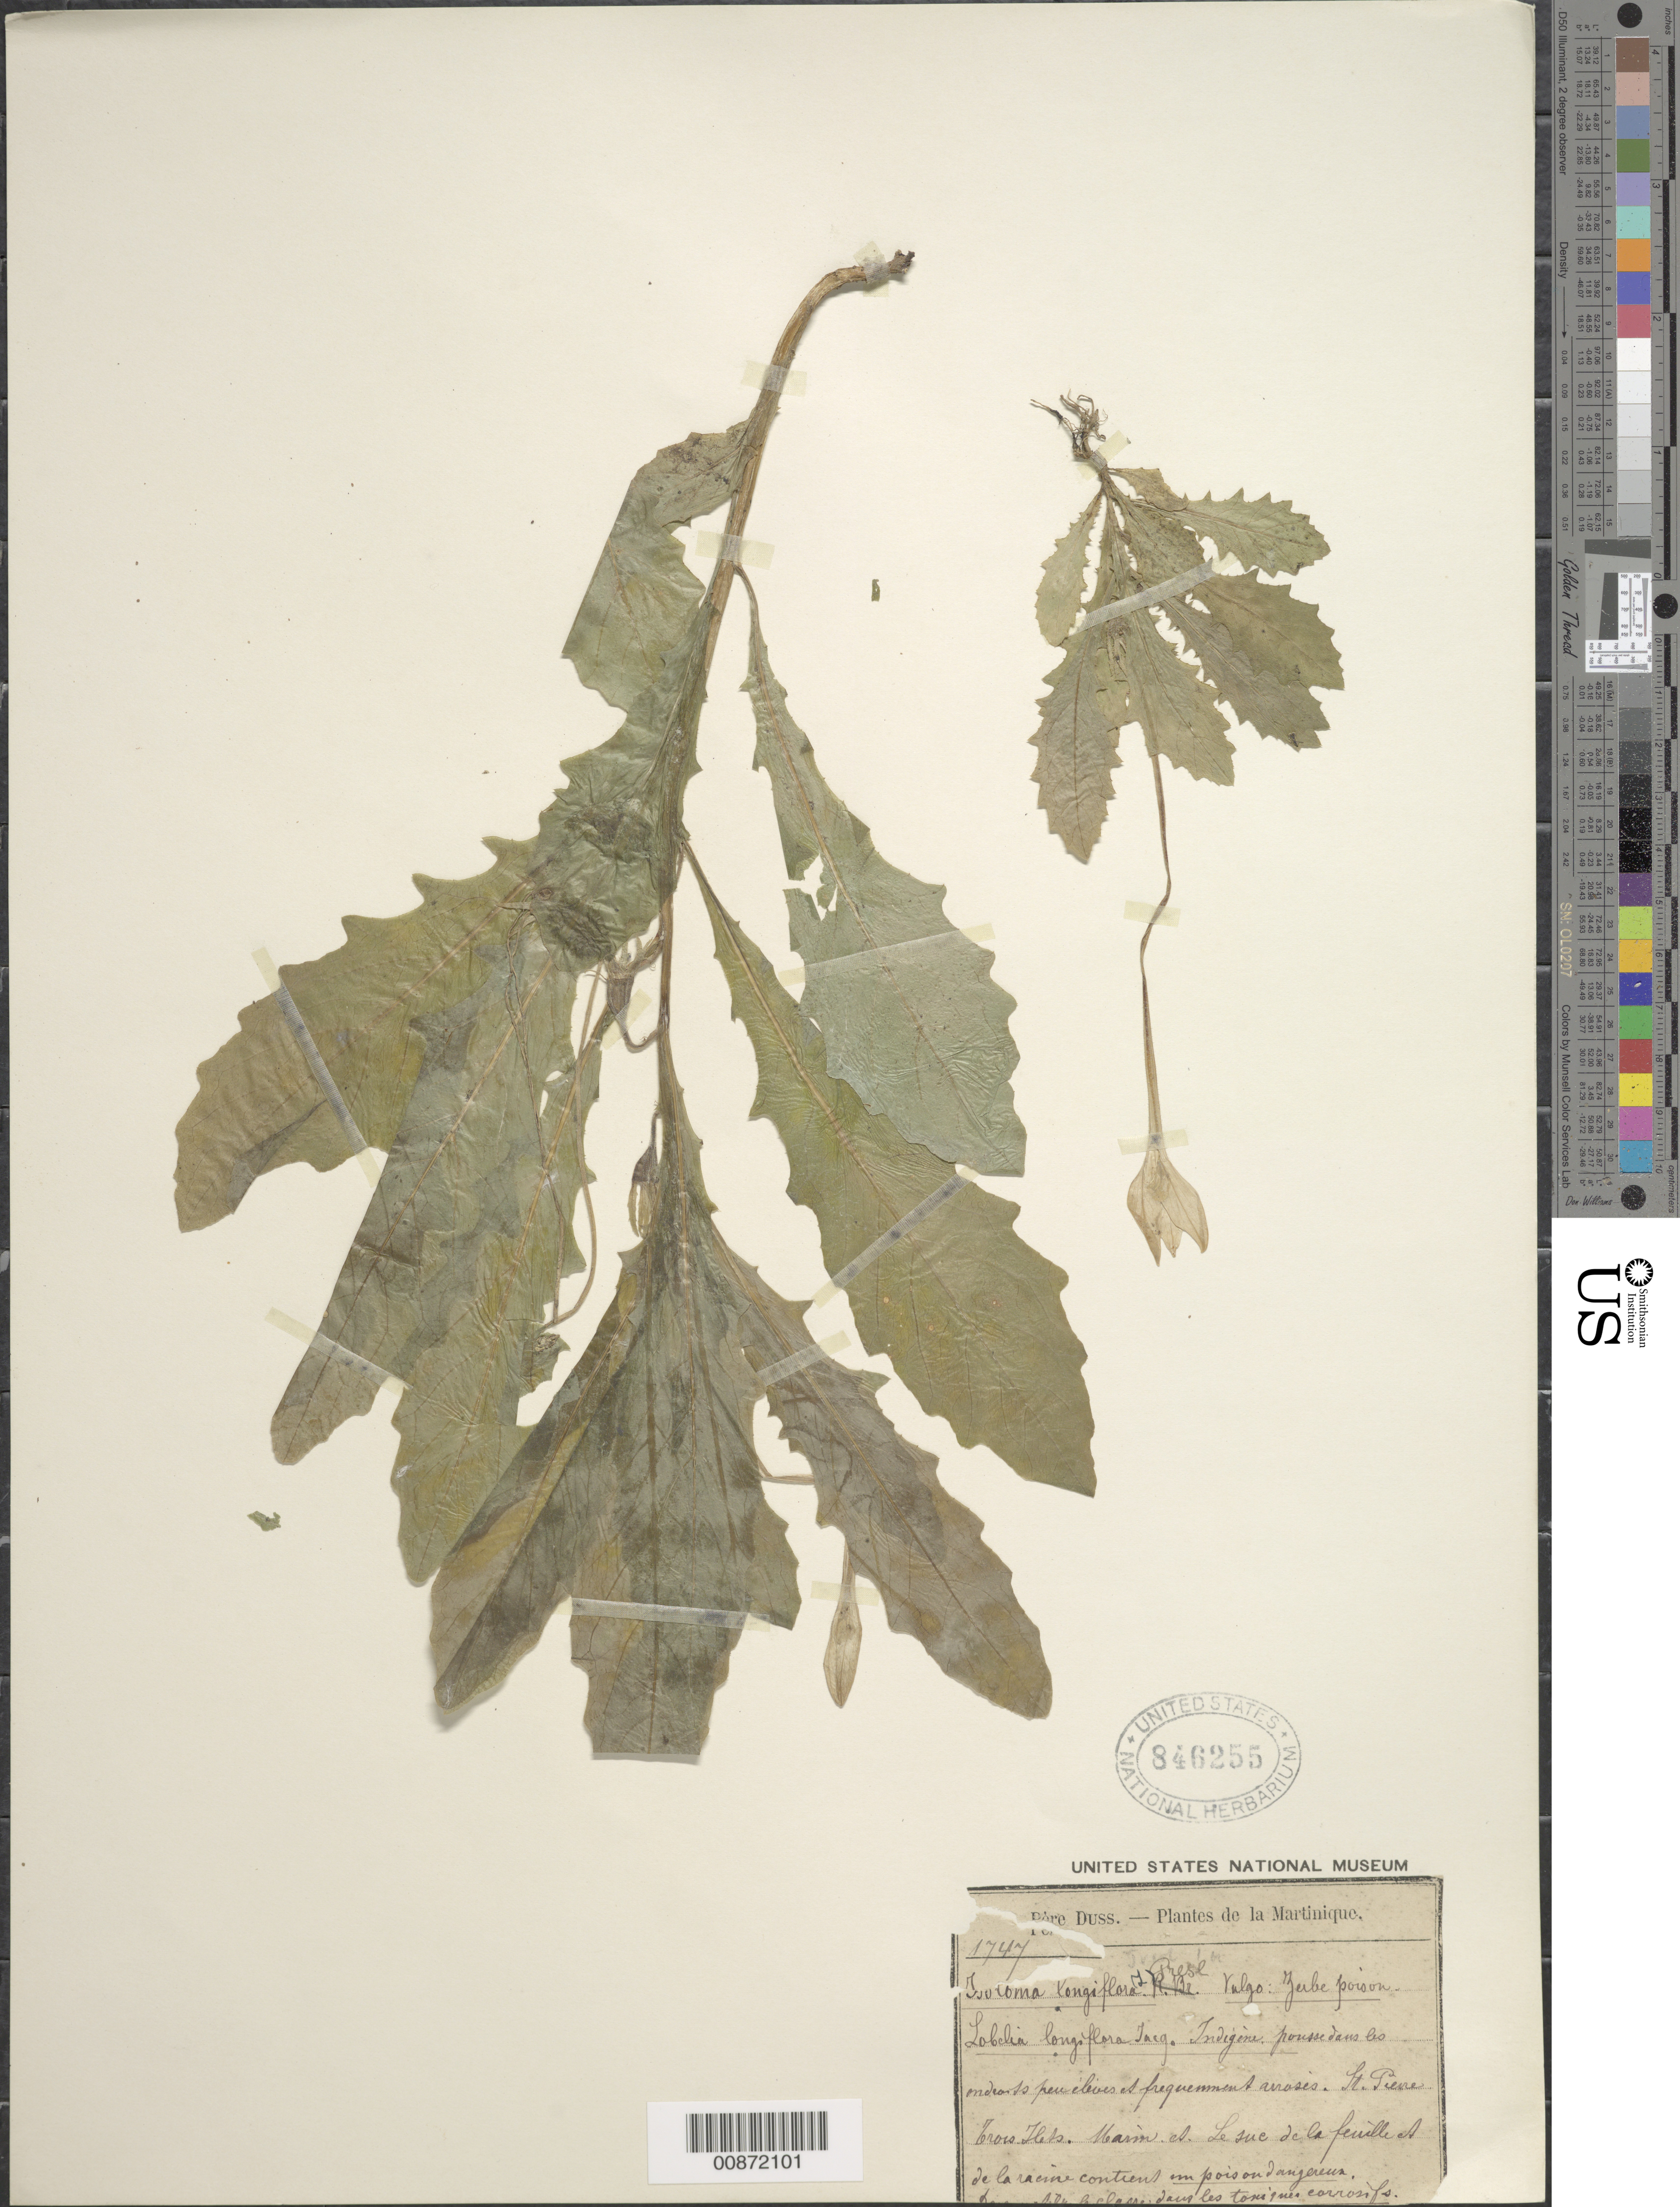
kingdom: Plantae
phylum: Tracheophyta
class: Magnoliopsida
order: Asterales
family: Campanulaceae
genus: Hippobroma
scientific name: Hippobroma longiflora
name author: (L.) G. Don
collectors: Père Duss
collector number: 1747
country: Martinique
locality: St. Pierre. Trois Ilels.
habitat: Endroits peu éléves et frequement anosès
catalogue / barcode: US 846255